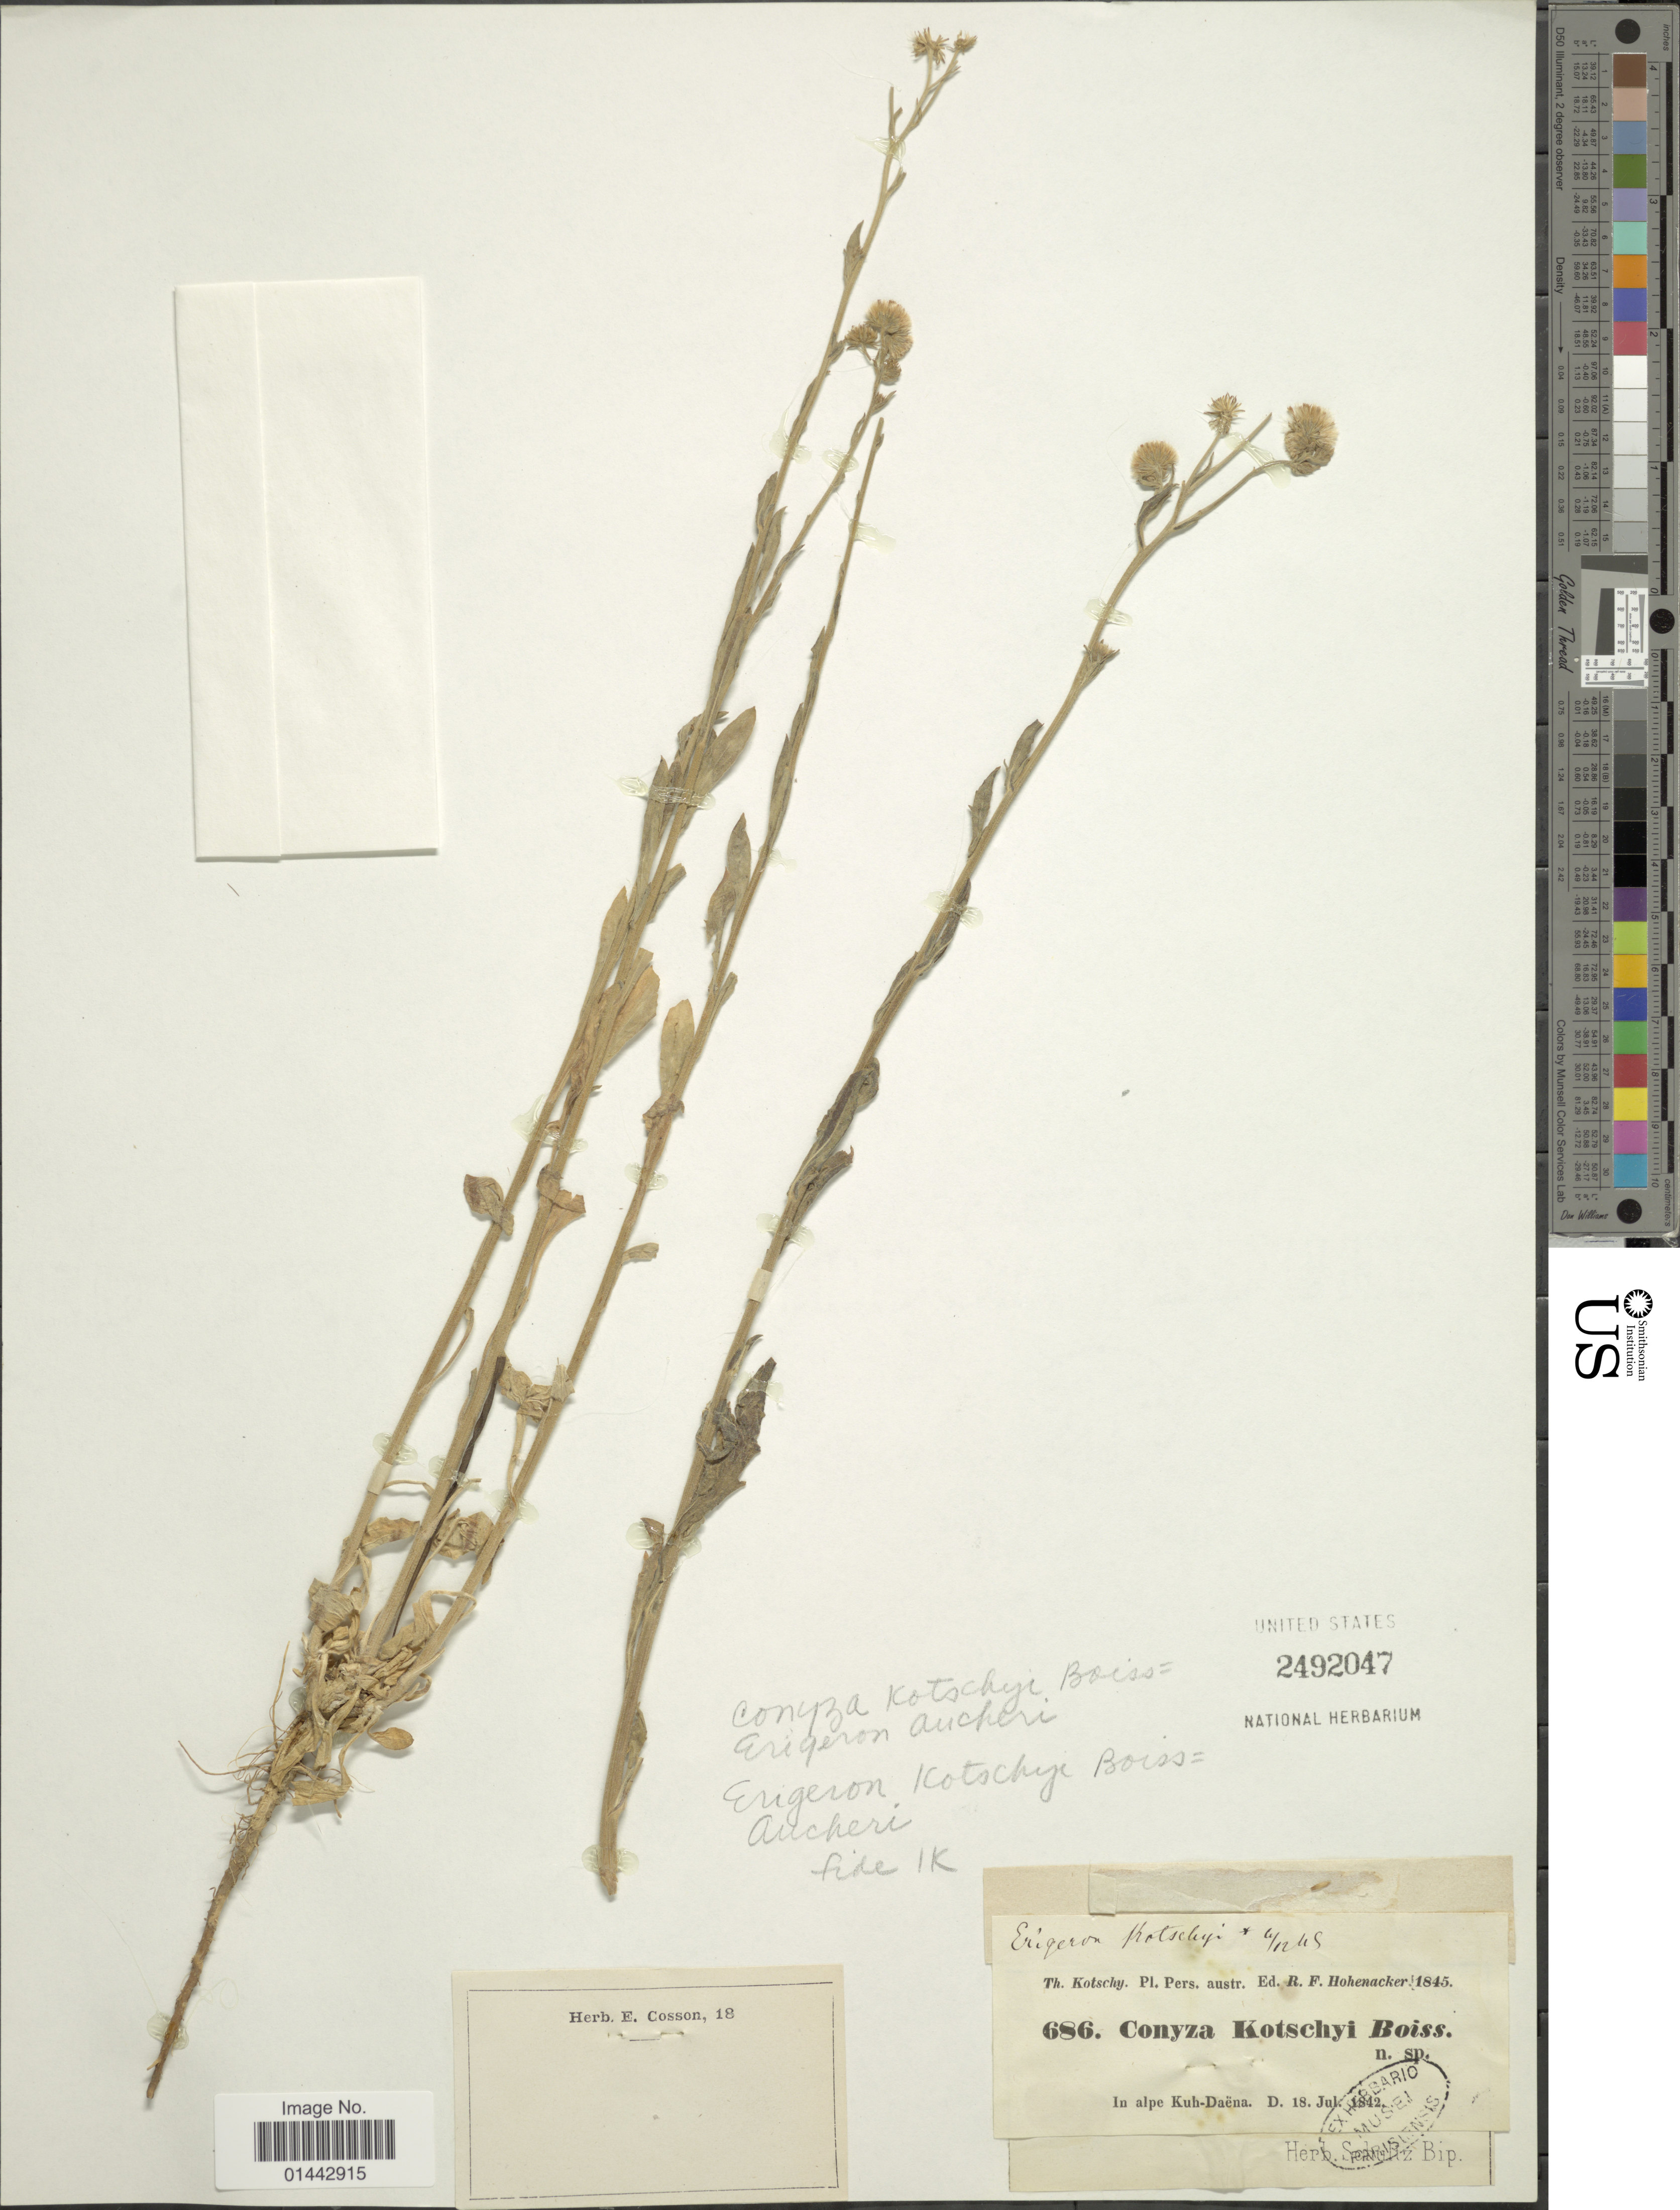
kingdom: Plantae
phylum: Tracheophyta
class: Magnoliopsida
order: Asterales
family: Asteraceae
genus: Erigeron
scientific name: Erigeron aucheri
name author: Boiss.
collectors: R. F. Hohenacker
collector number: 686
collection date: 1842-07-18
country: Iran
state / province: Kohkiluyeh and Buyer Ahmad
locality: Th. Kotschy, Pl. Pers. austr., in alpe Kuh-Daëna.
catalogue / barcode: US 2492047